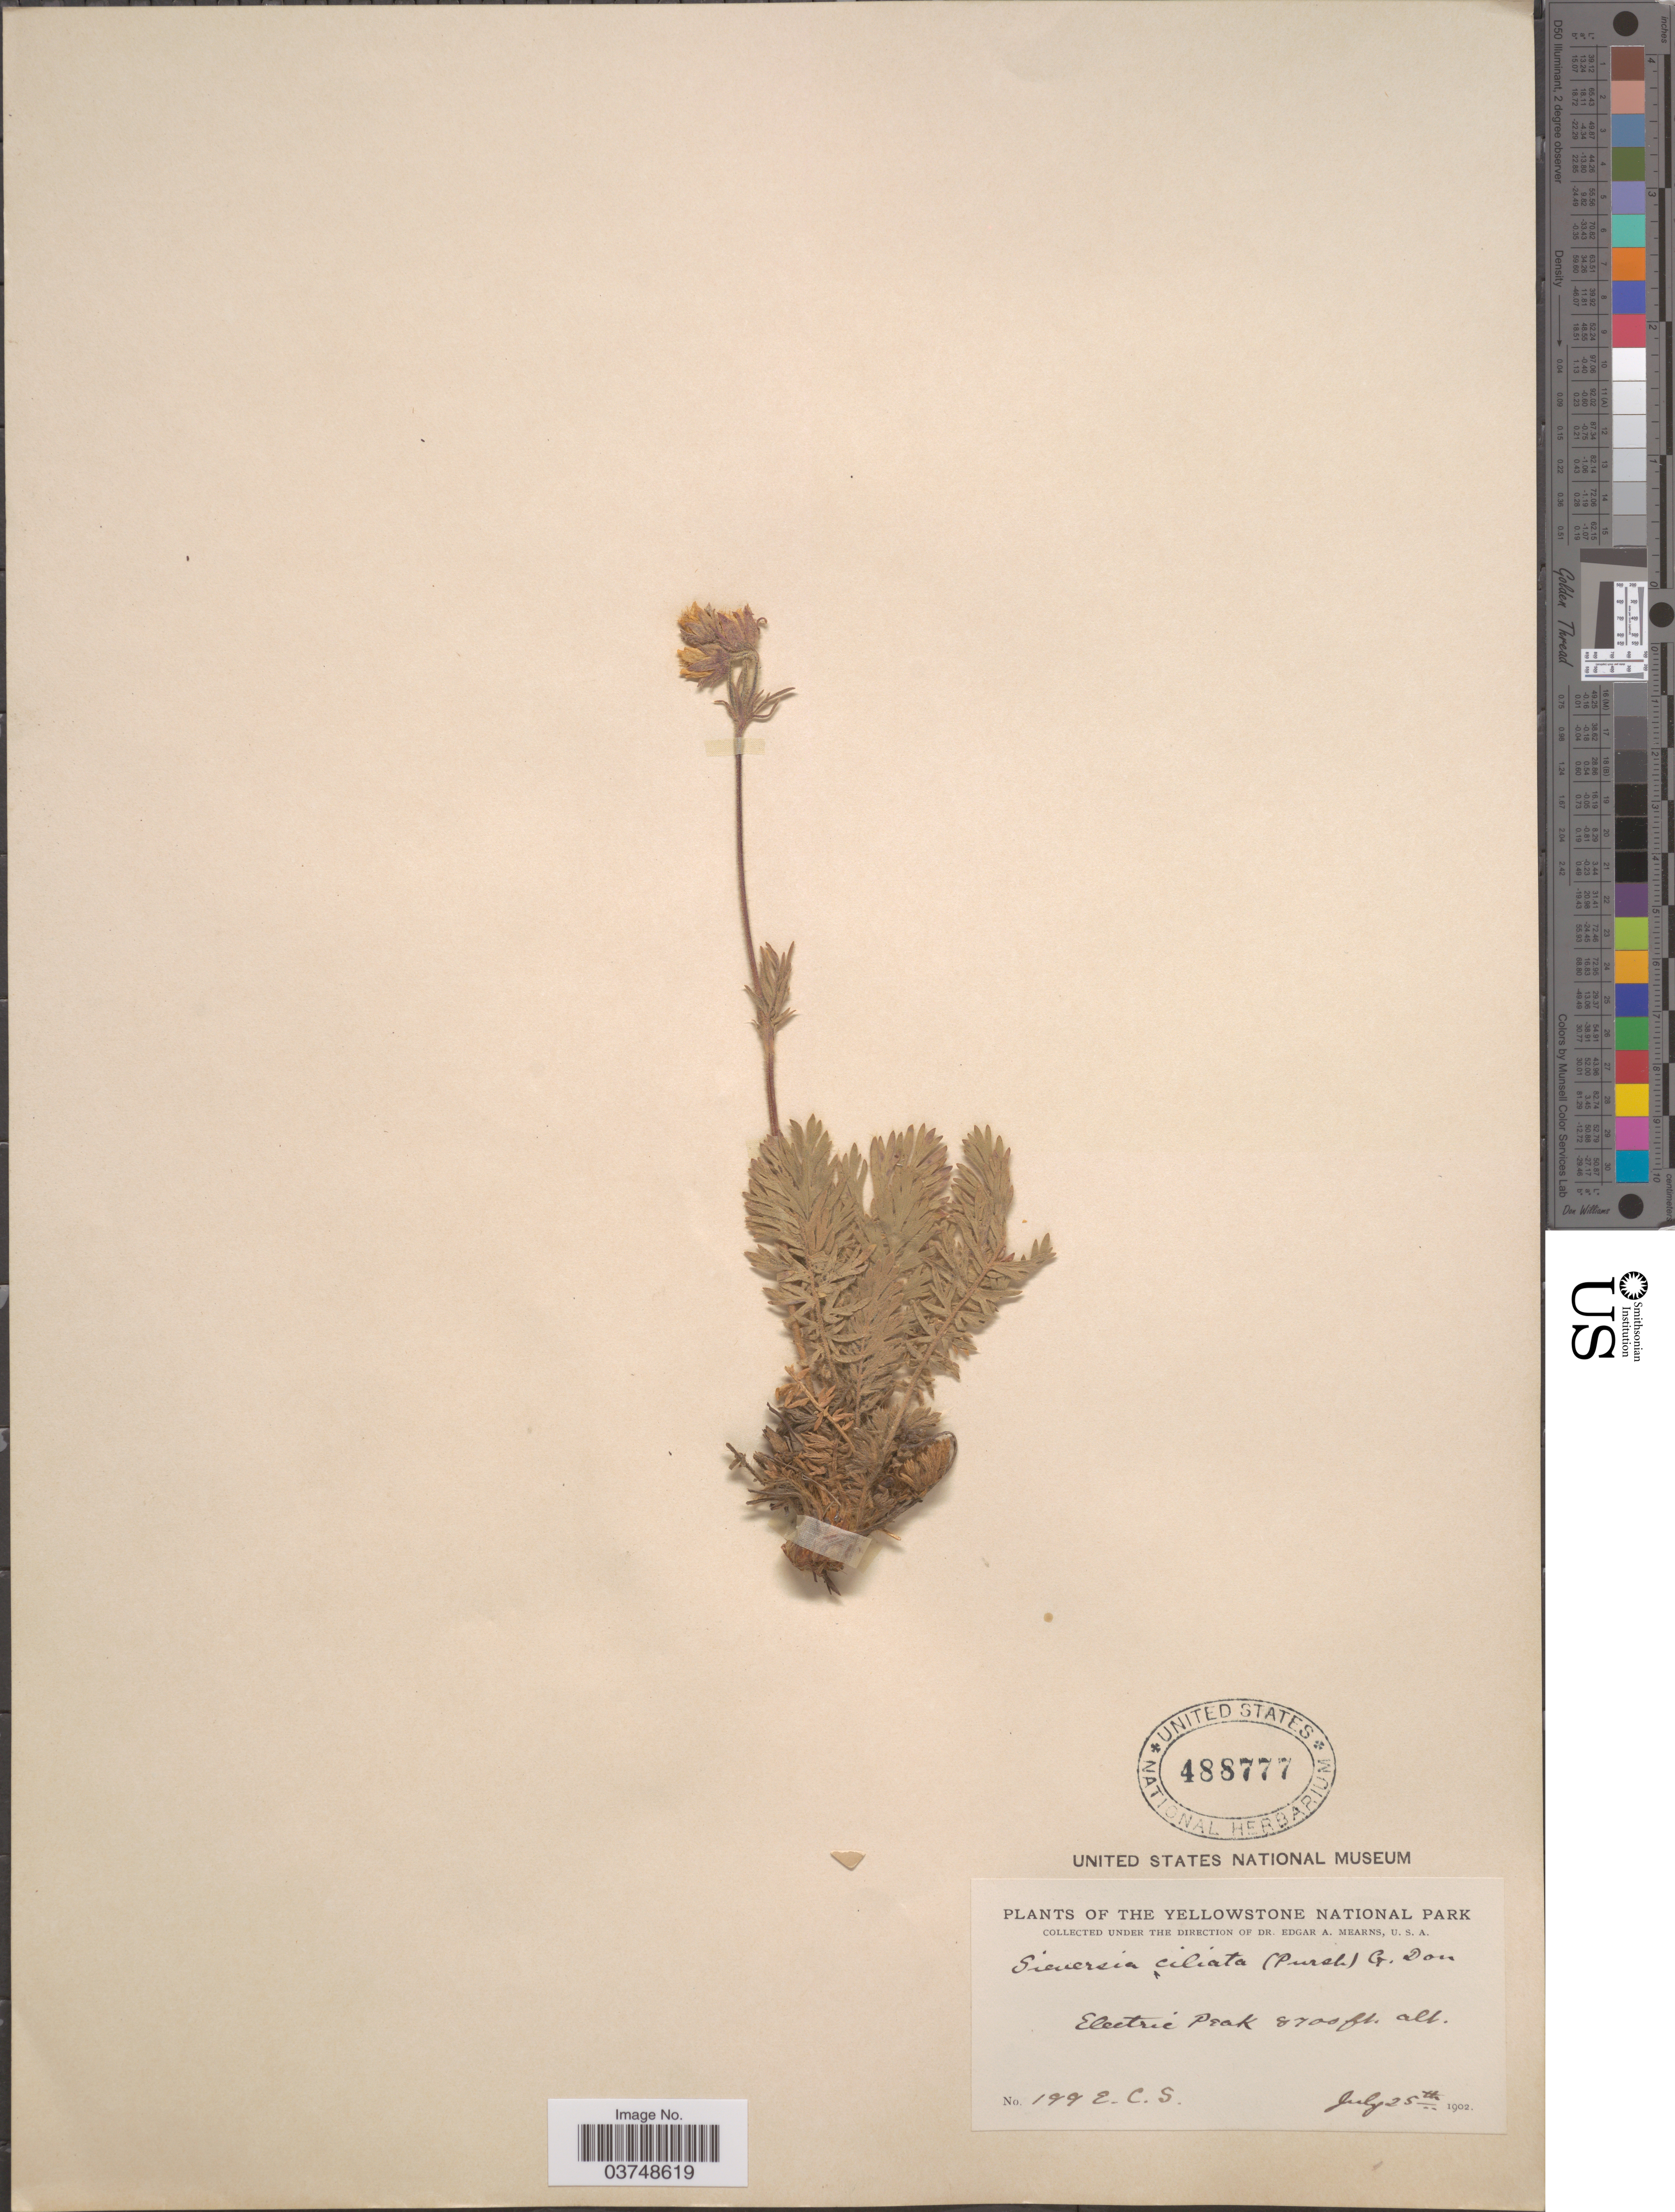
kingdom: Plantae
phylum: Tracheophyta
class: Magnoliopsida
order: Rosales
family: Rosaceae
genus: Geum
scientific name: Geum triflorum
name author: Pursh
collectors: E. C. Smith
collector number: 199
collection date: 1902-07-25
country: United States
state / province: Montana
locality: Yellowstone National Park. Electric Peak.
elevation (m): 2652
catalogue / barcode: US 488777